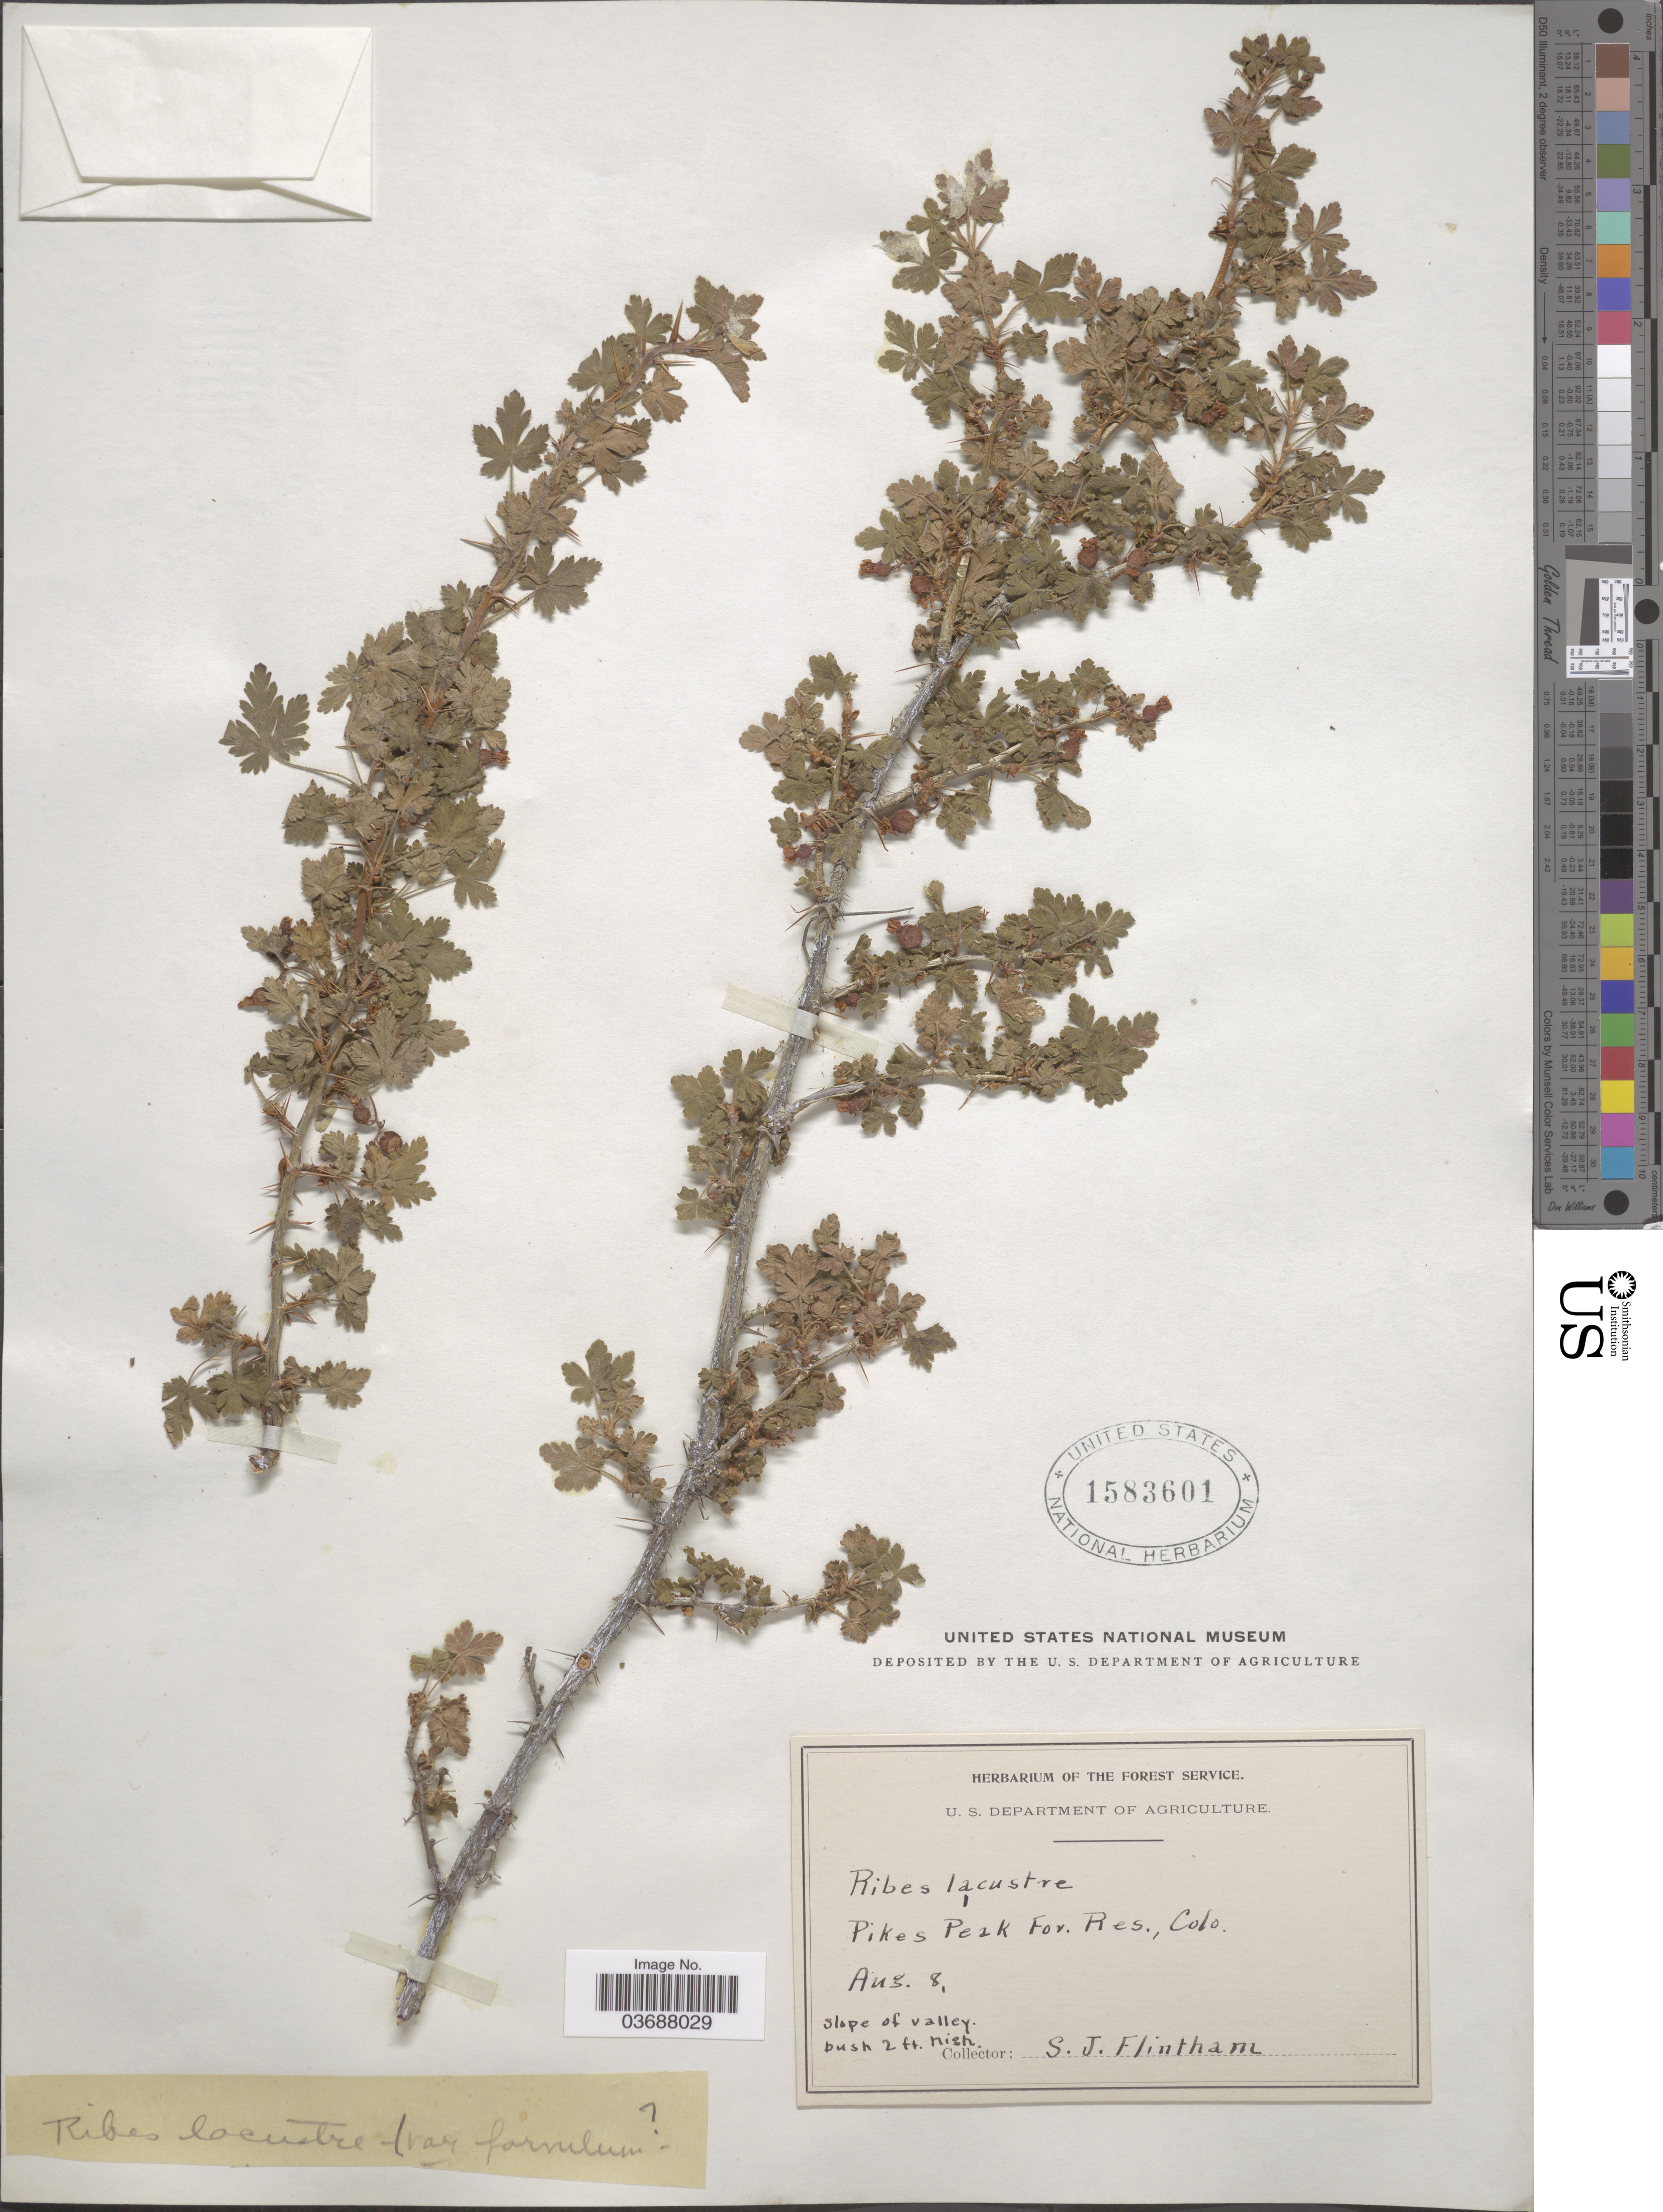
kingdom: Plantae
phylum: Tracheophyta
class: Magnoliopsida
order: Saxifragales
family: Grossulariaceae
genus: Ribes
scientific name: Ribes lacustre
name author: (Pers.) Poir.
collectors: S. Flintham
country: United States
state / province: Colorado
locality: Pikes Peak For. Res. Slope of valley.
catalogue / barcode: US 1583601